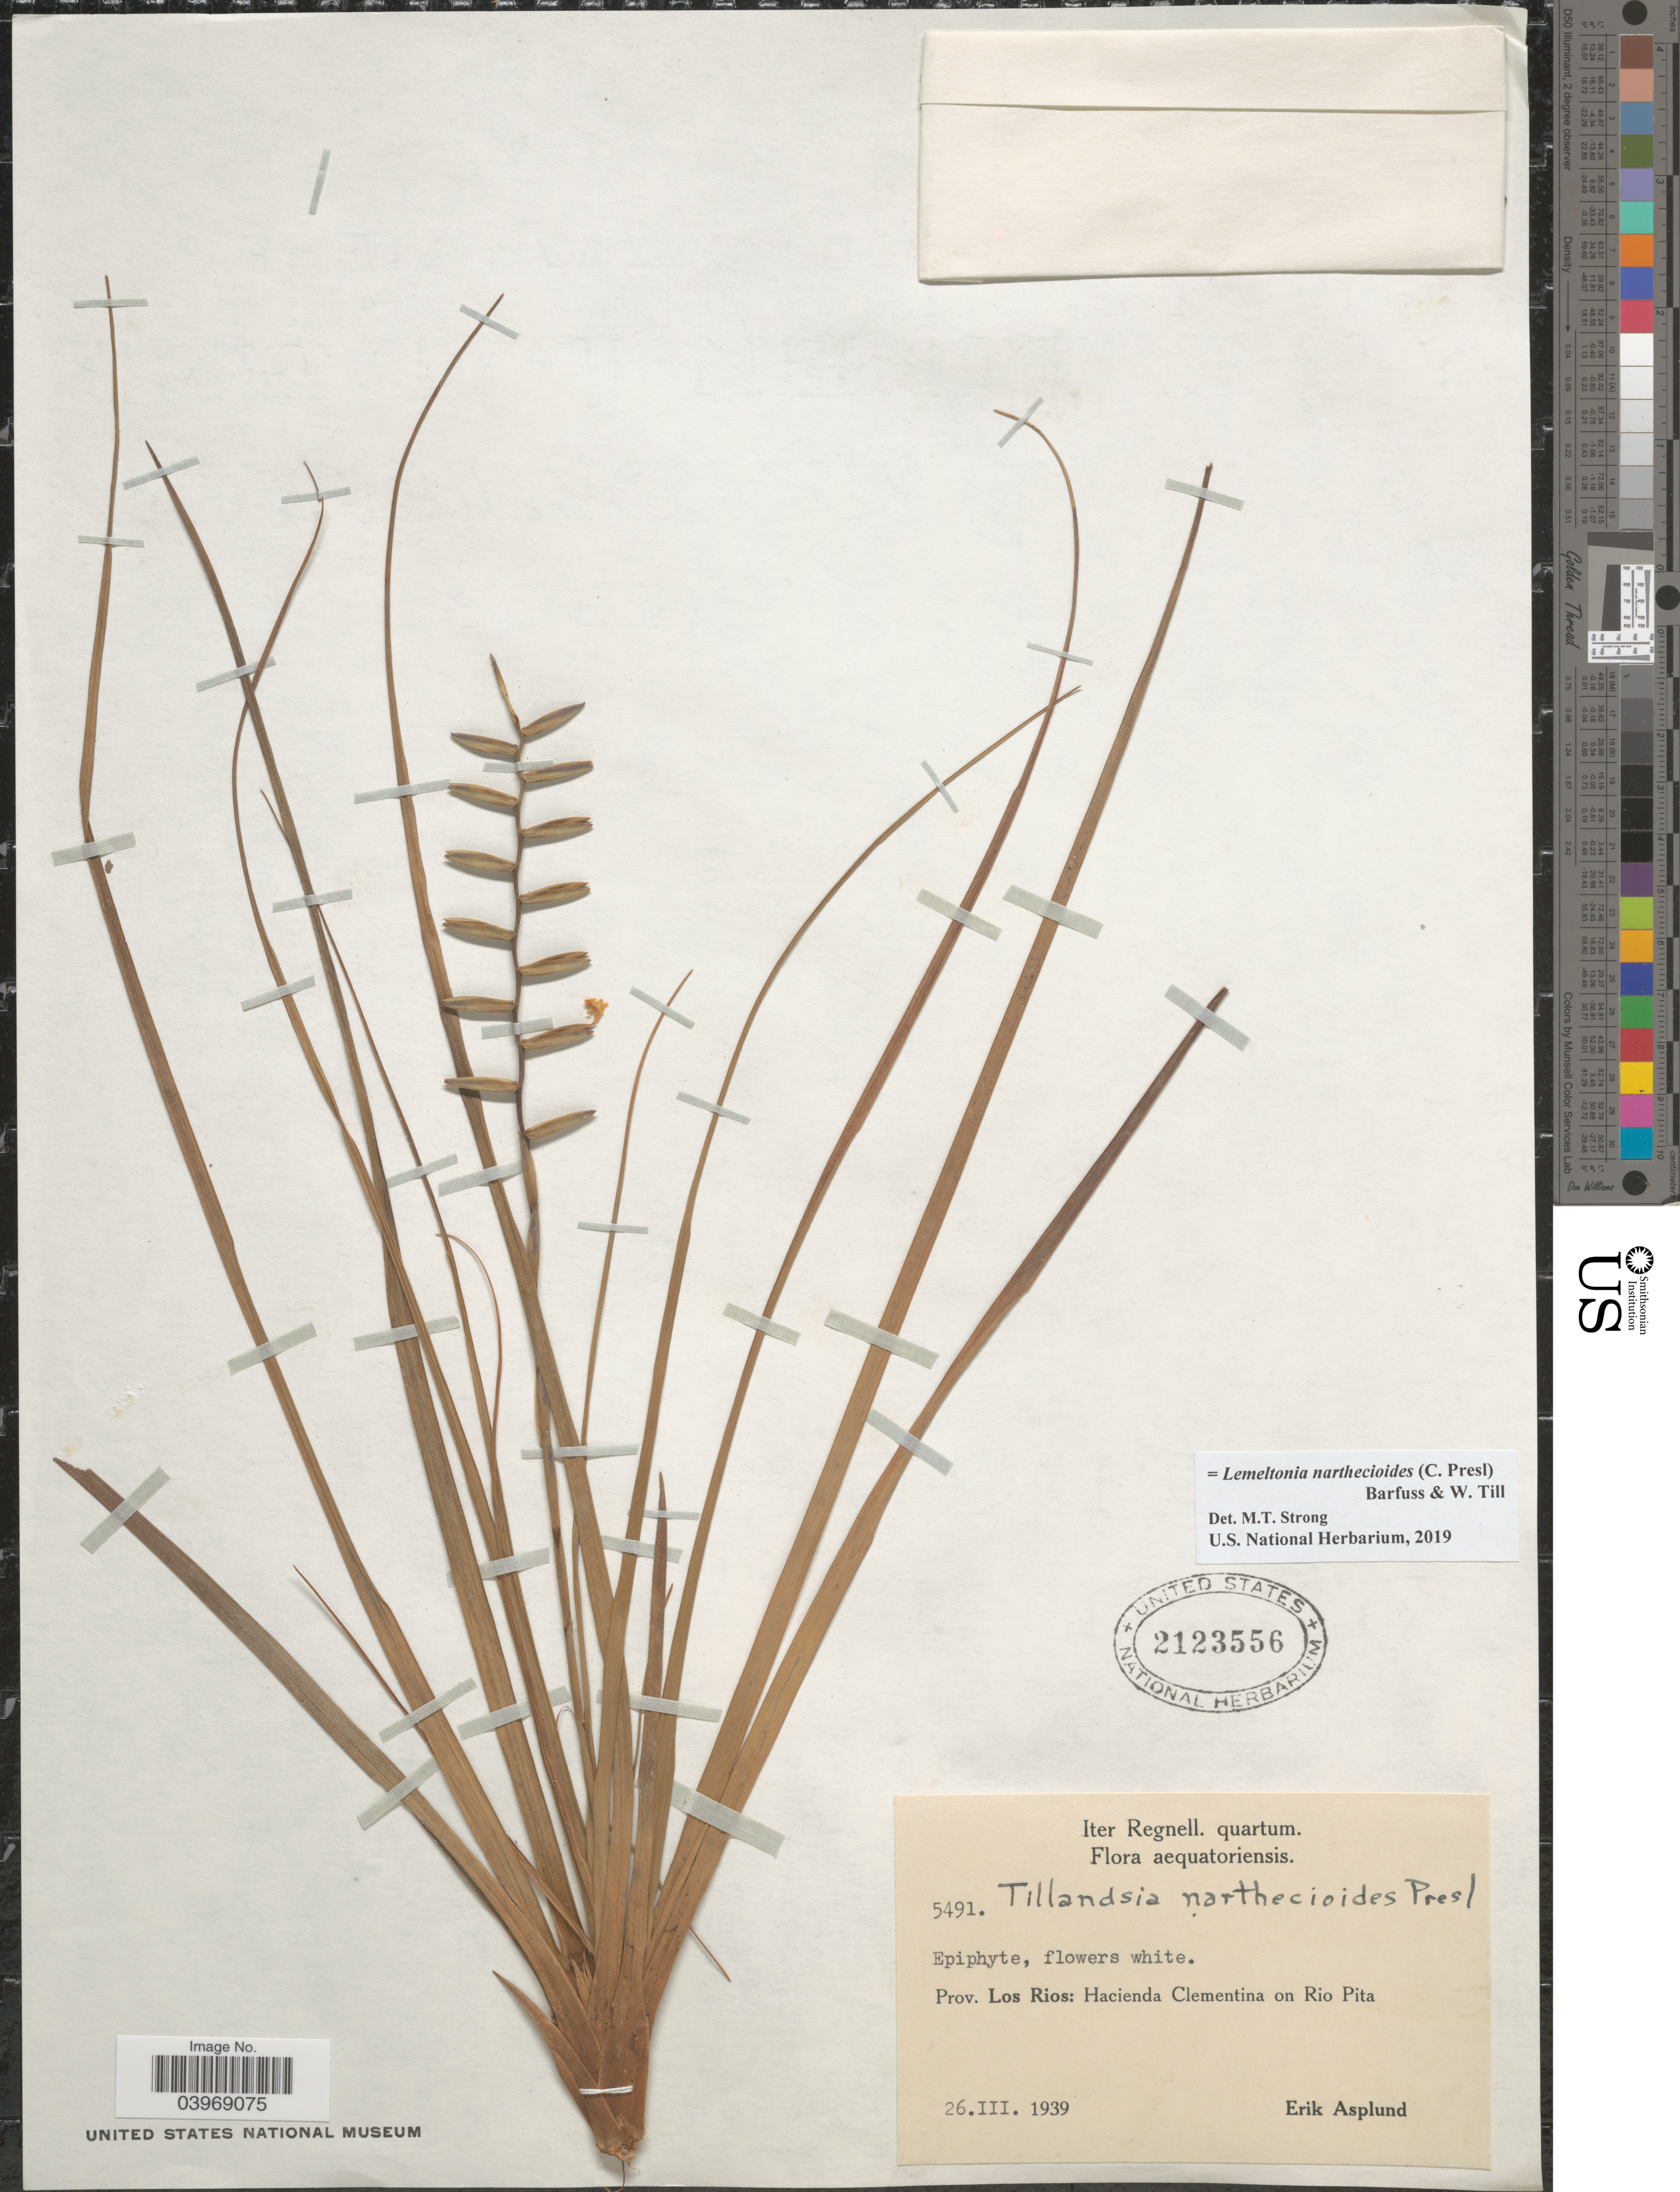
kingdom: Plantae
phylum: Tracheophyta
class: Liliopsida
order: Poales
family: Bromeliaceae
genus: Lemeltonia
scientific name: Lemeltonia narthecioides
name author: (C. Presl) Barfuss & W. Till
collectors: E. Asplund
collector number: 5491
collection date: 1939-03-26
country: Ecuador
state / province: Los Ríos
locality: Hacienda Clementina on Rio Pita.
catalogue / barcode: US 2123556